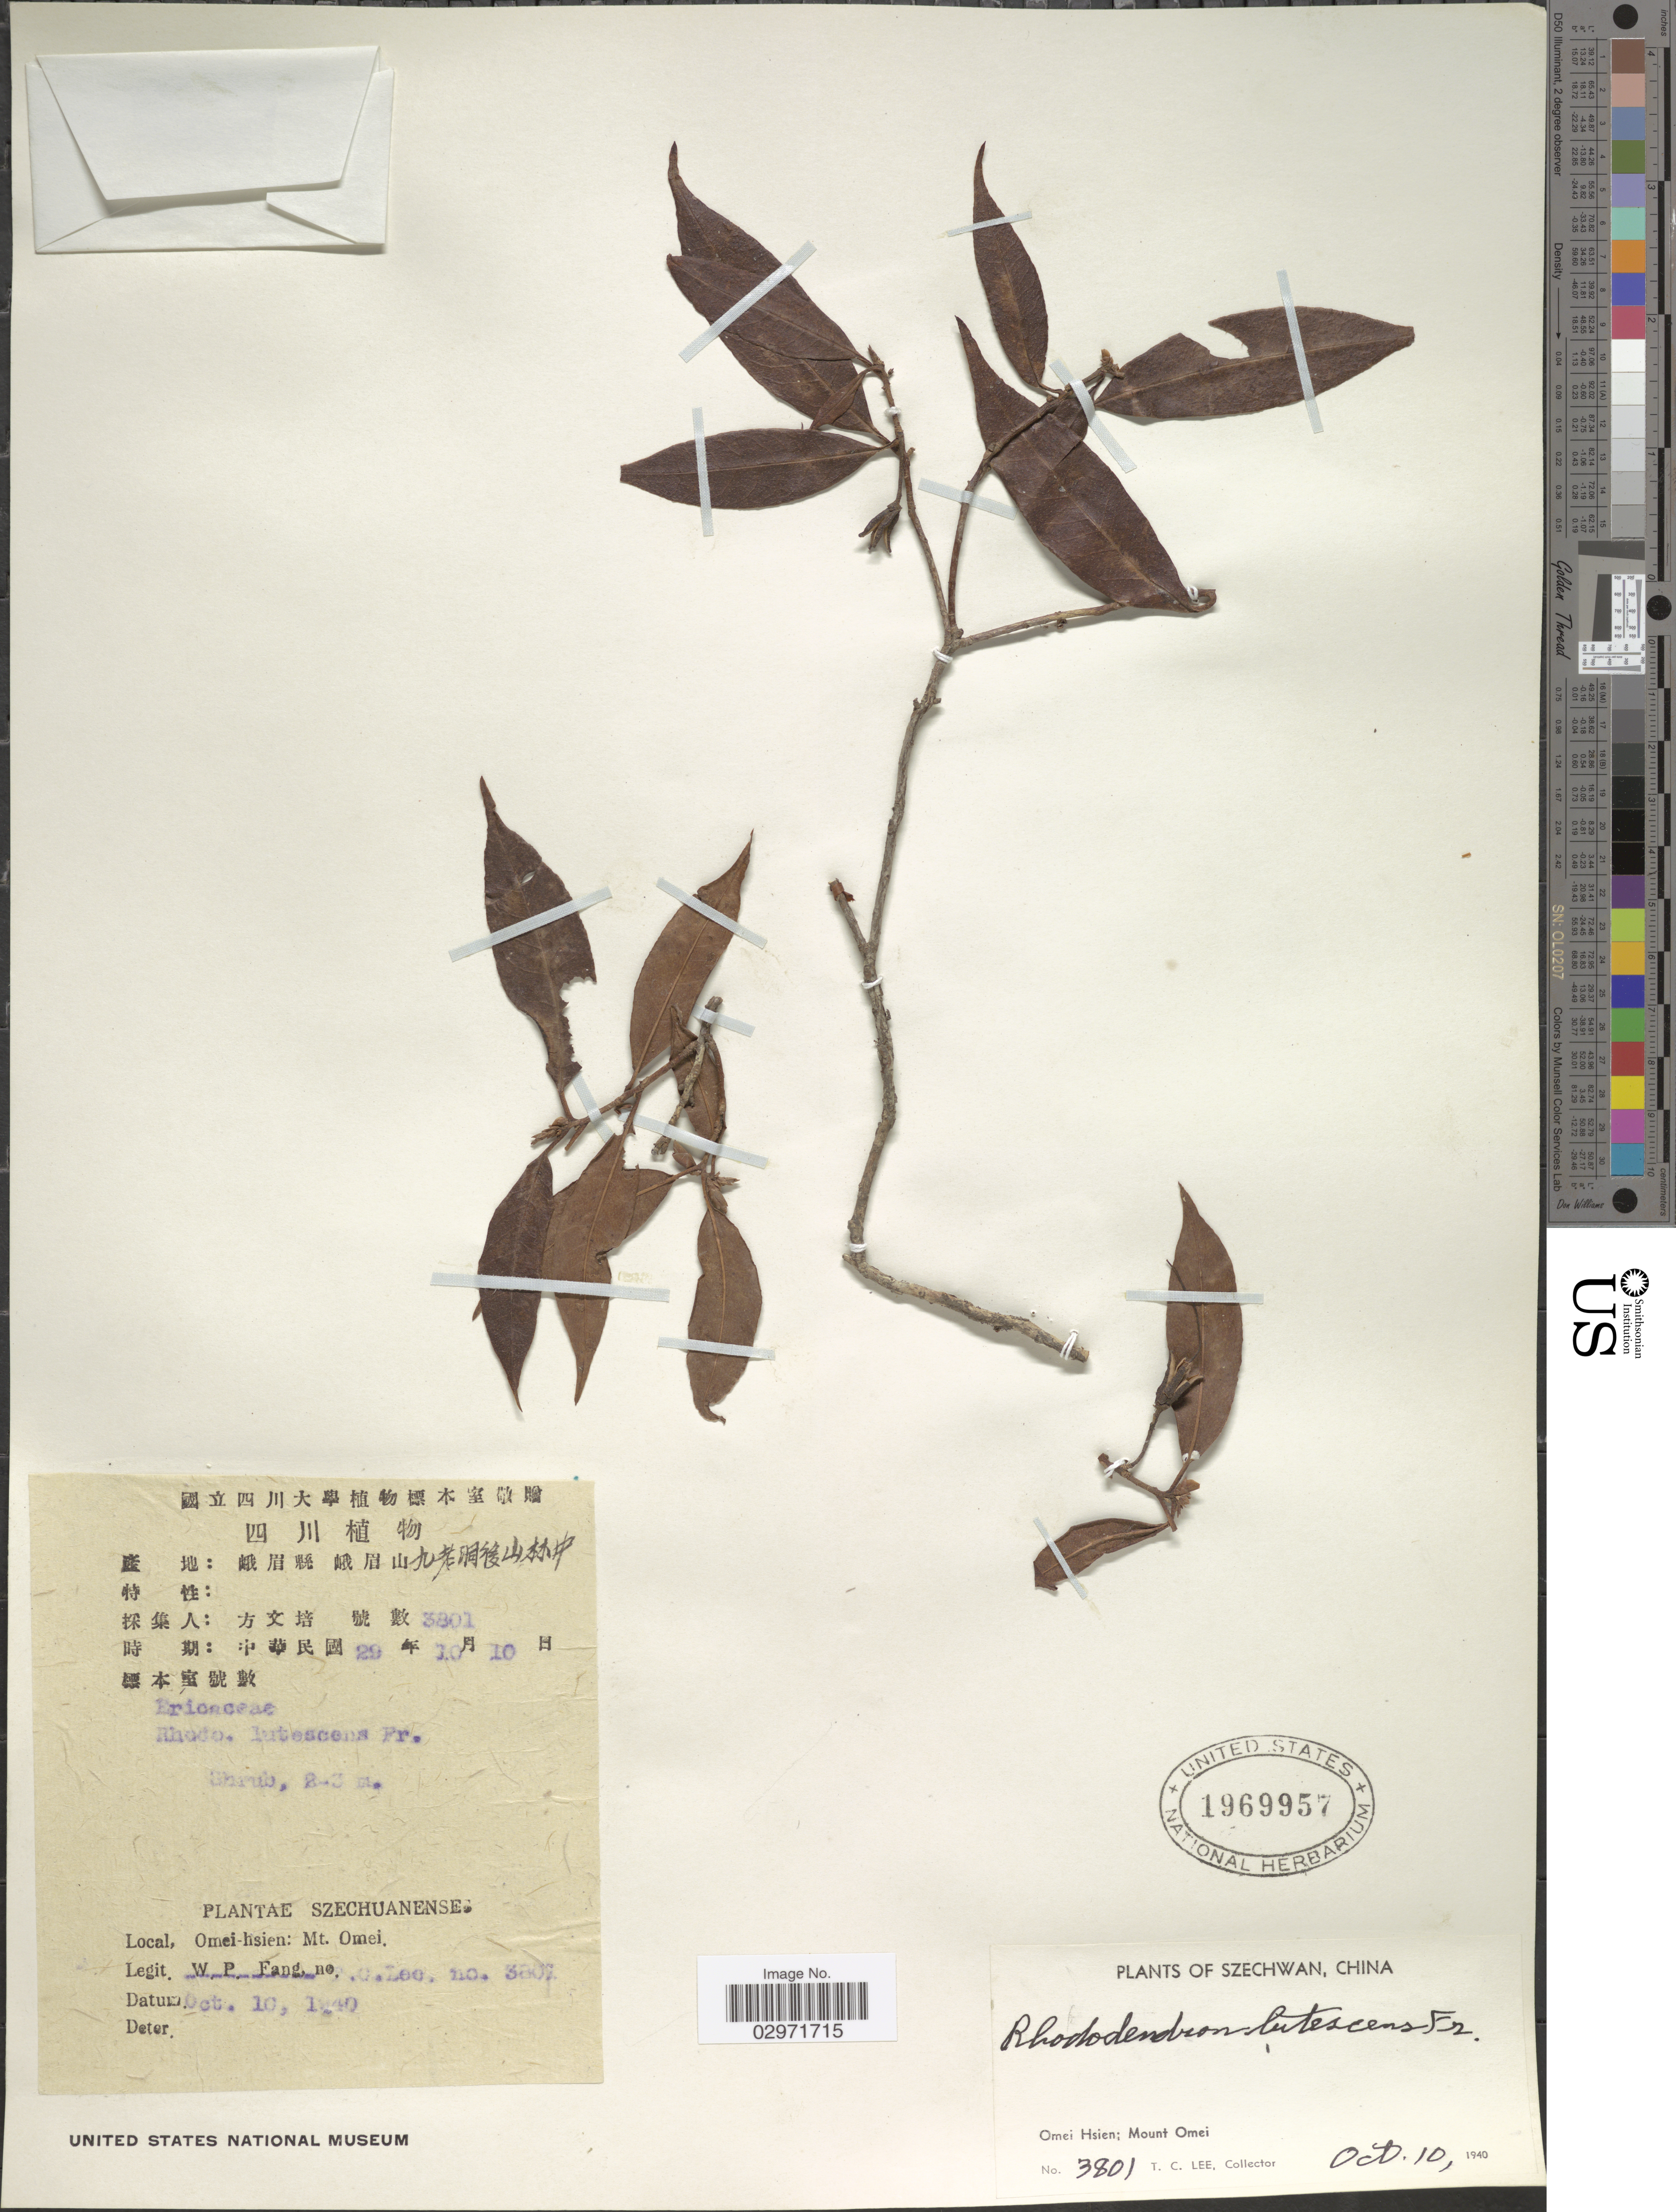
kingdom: Plantae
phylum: Tracheophyta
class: Magnoliopsida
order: Ericales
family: Ericaceae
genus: Rhododendron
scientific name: Rhododendron lutescens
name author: Franch.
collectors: T. Lee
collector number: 3801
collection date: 1940-10-10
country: China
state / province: Sichuan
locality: Szechwan. Omei Hsien; Mount Omei.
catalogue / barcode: US 1969957